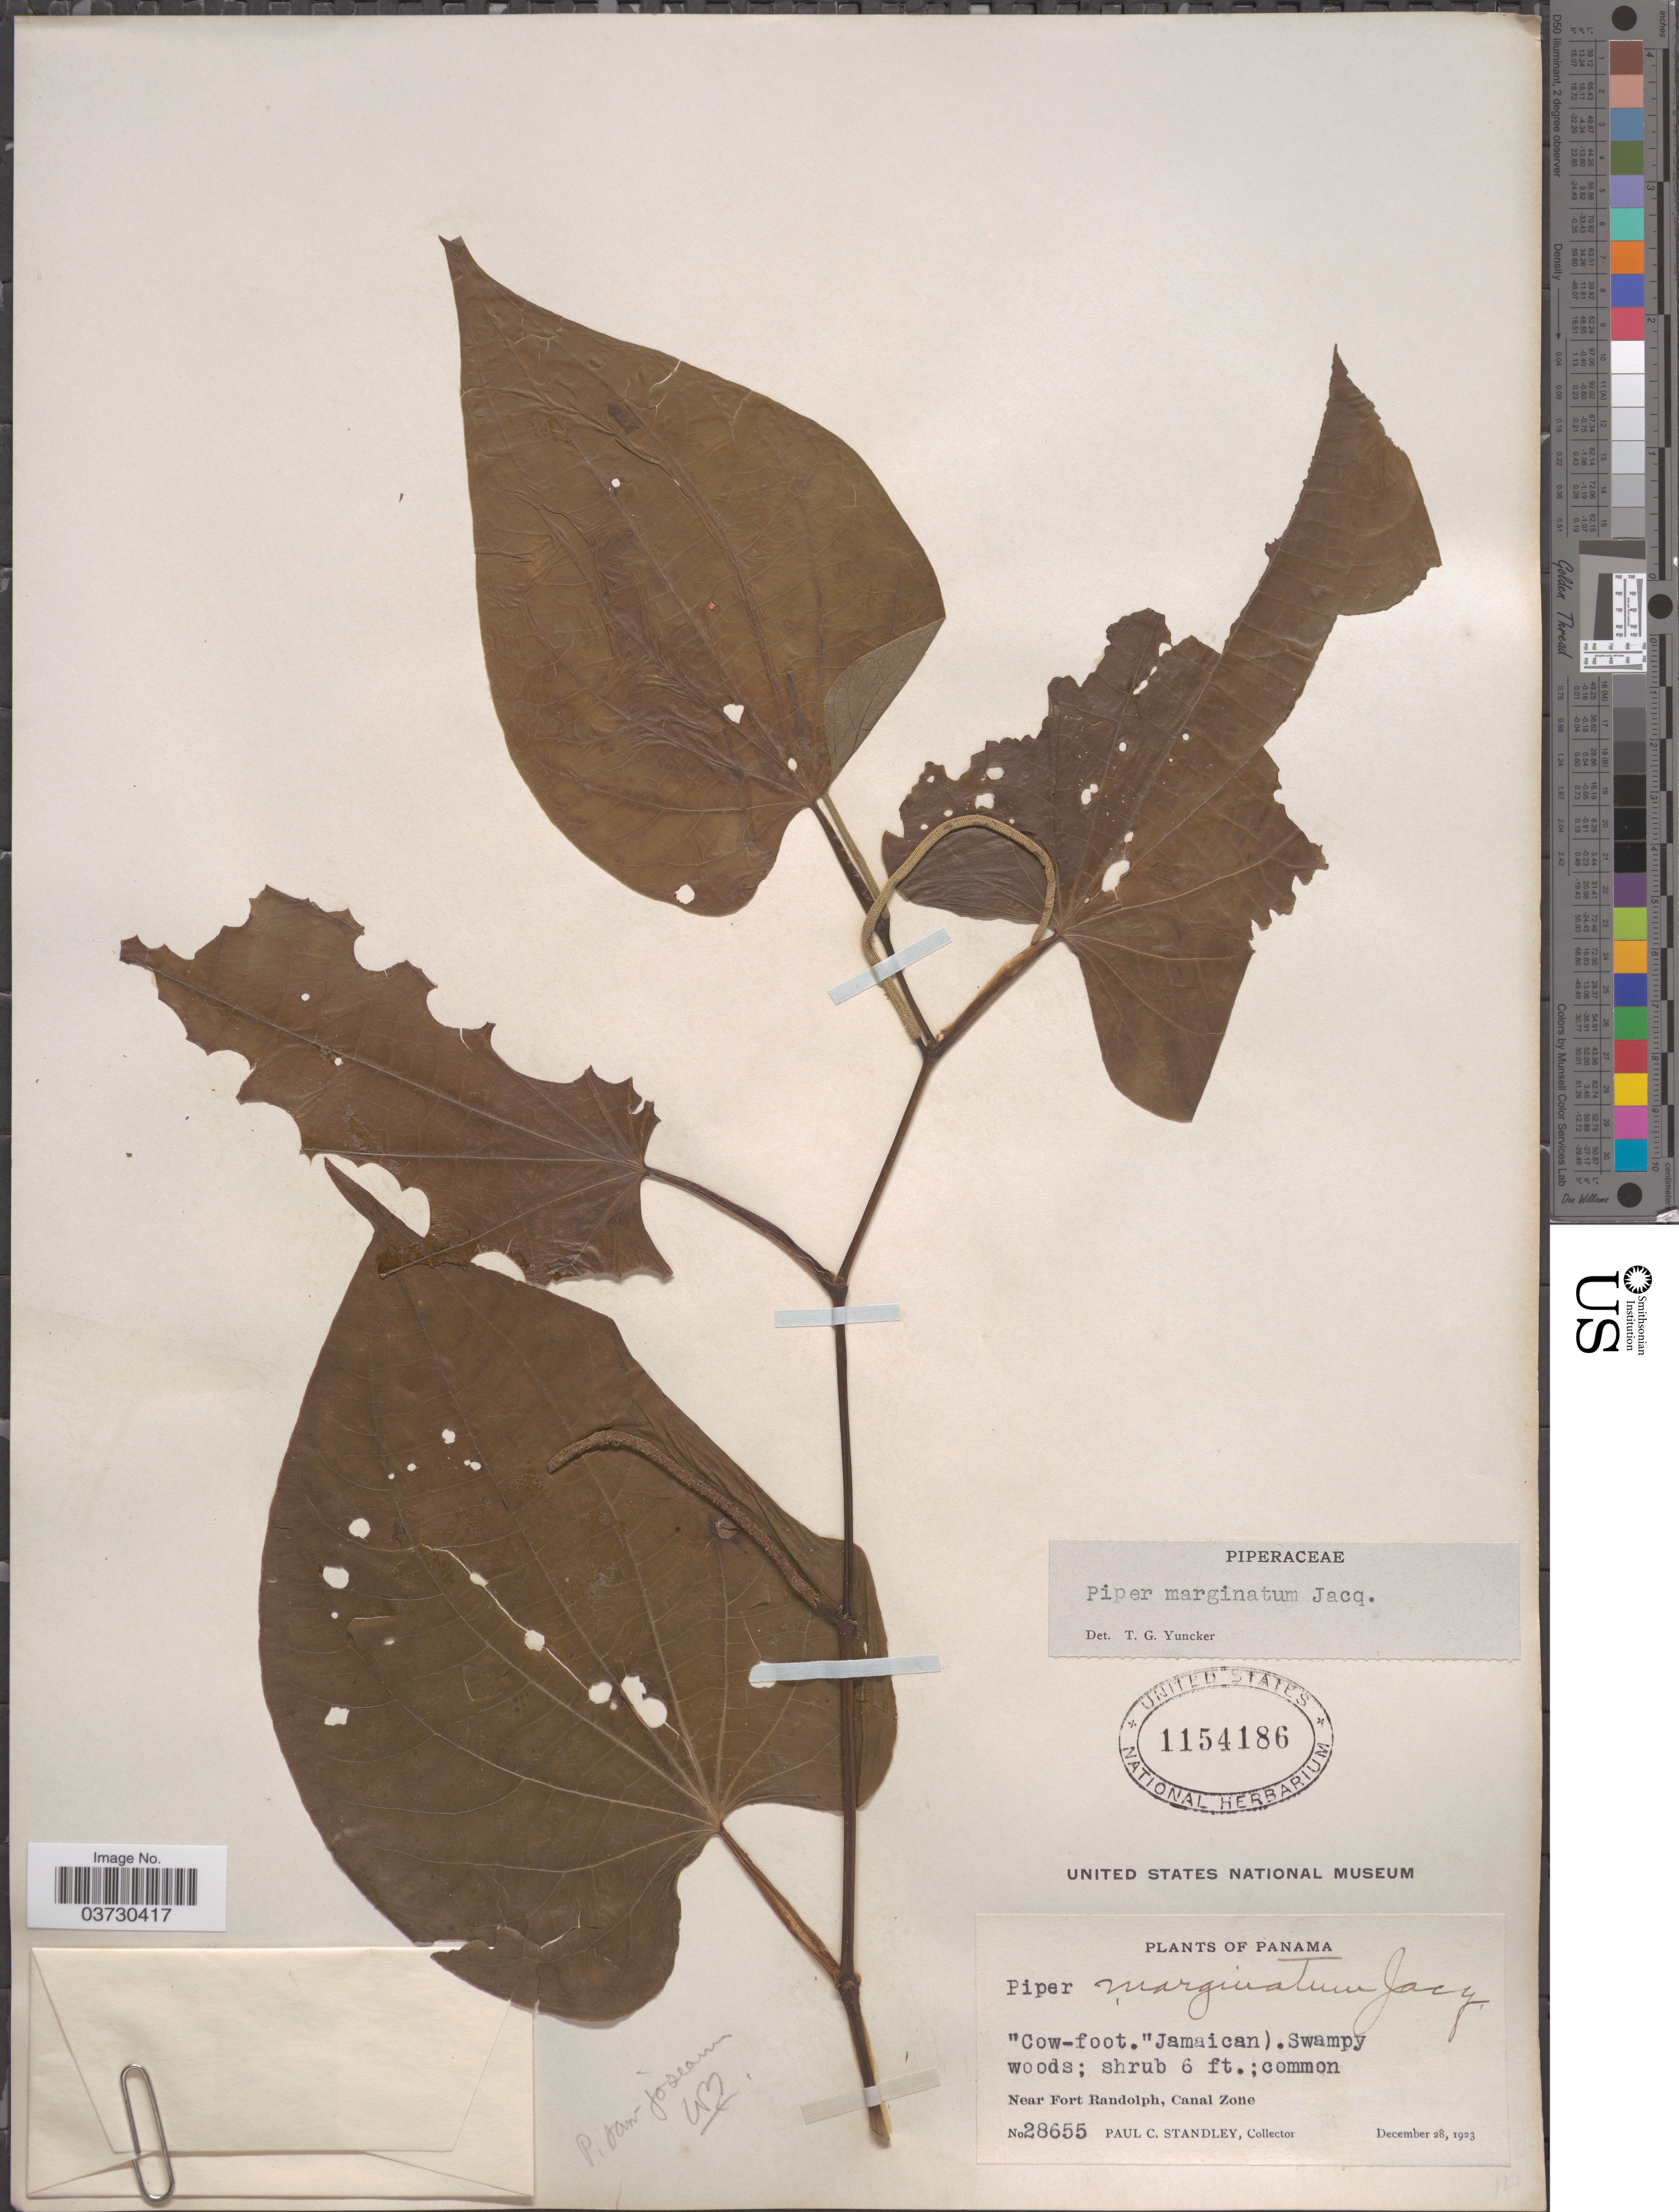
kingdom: Plantae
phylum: Tracheophyta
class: Magnoliopsida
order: Piperales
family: Piperaceae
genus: Piper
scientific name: Piper marginatum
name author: Jacq.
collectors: P. C. Standley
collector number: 28655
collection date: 1923-12-28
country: Panama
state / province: Colón / Panamá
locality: Near Fort Randolph, Canal Zone.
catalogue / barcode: US 1154186